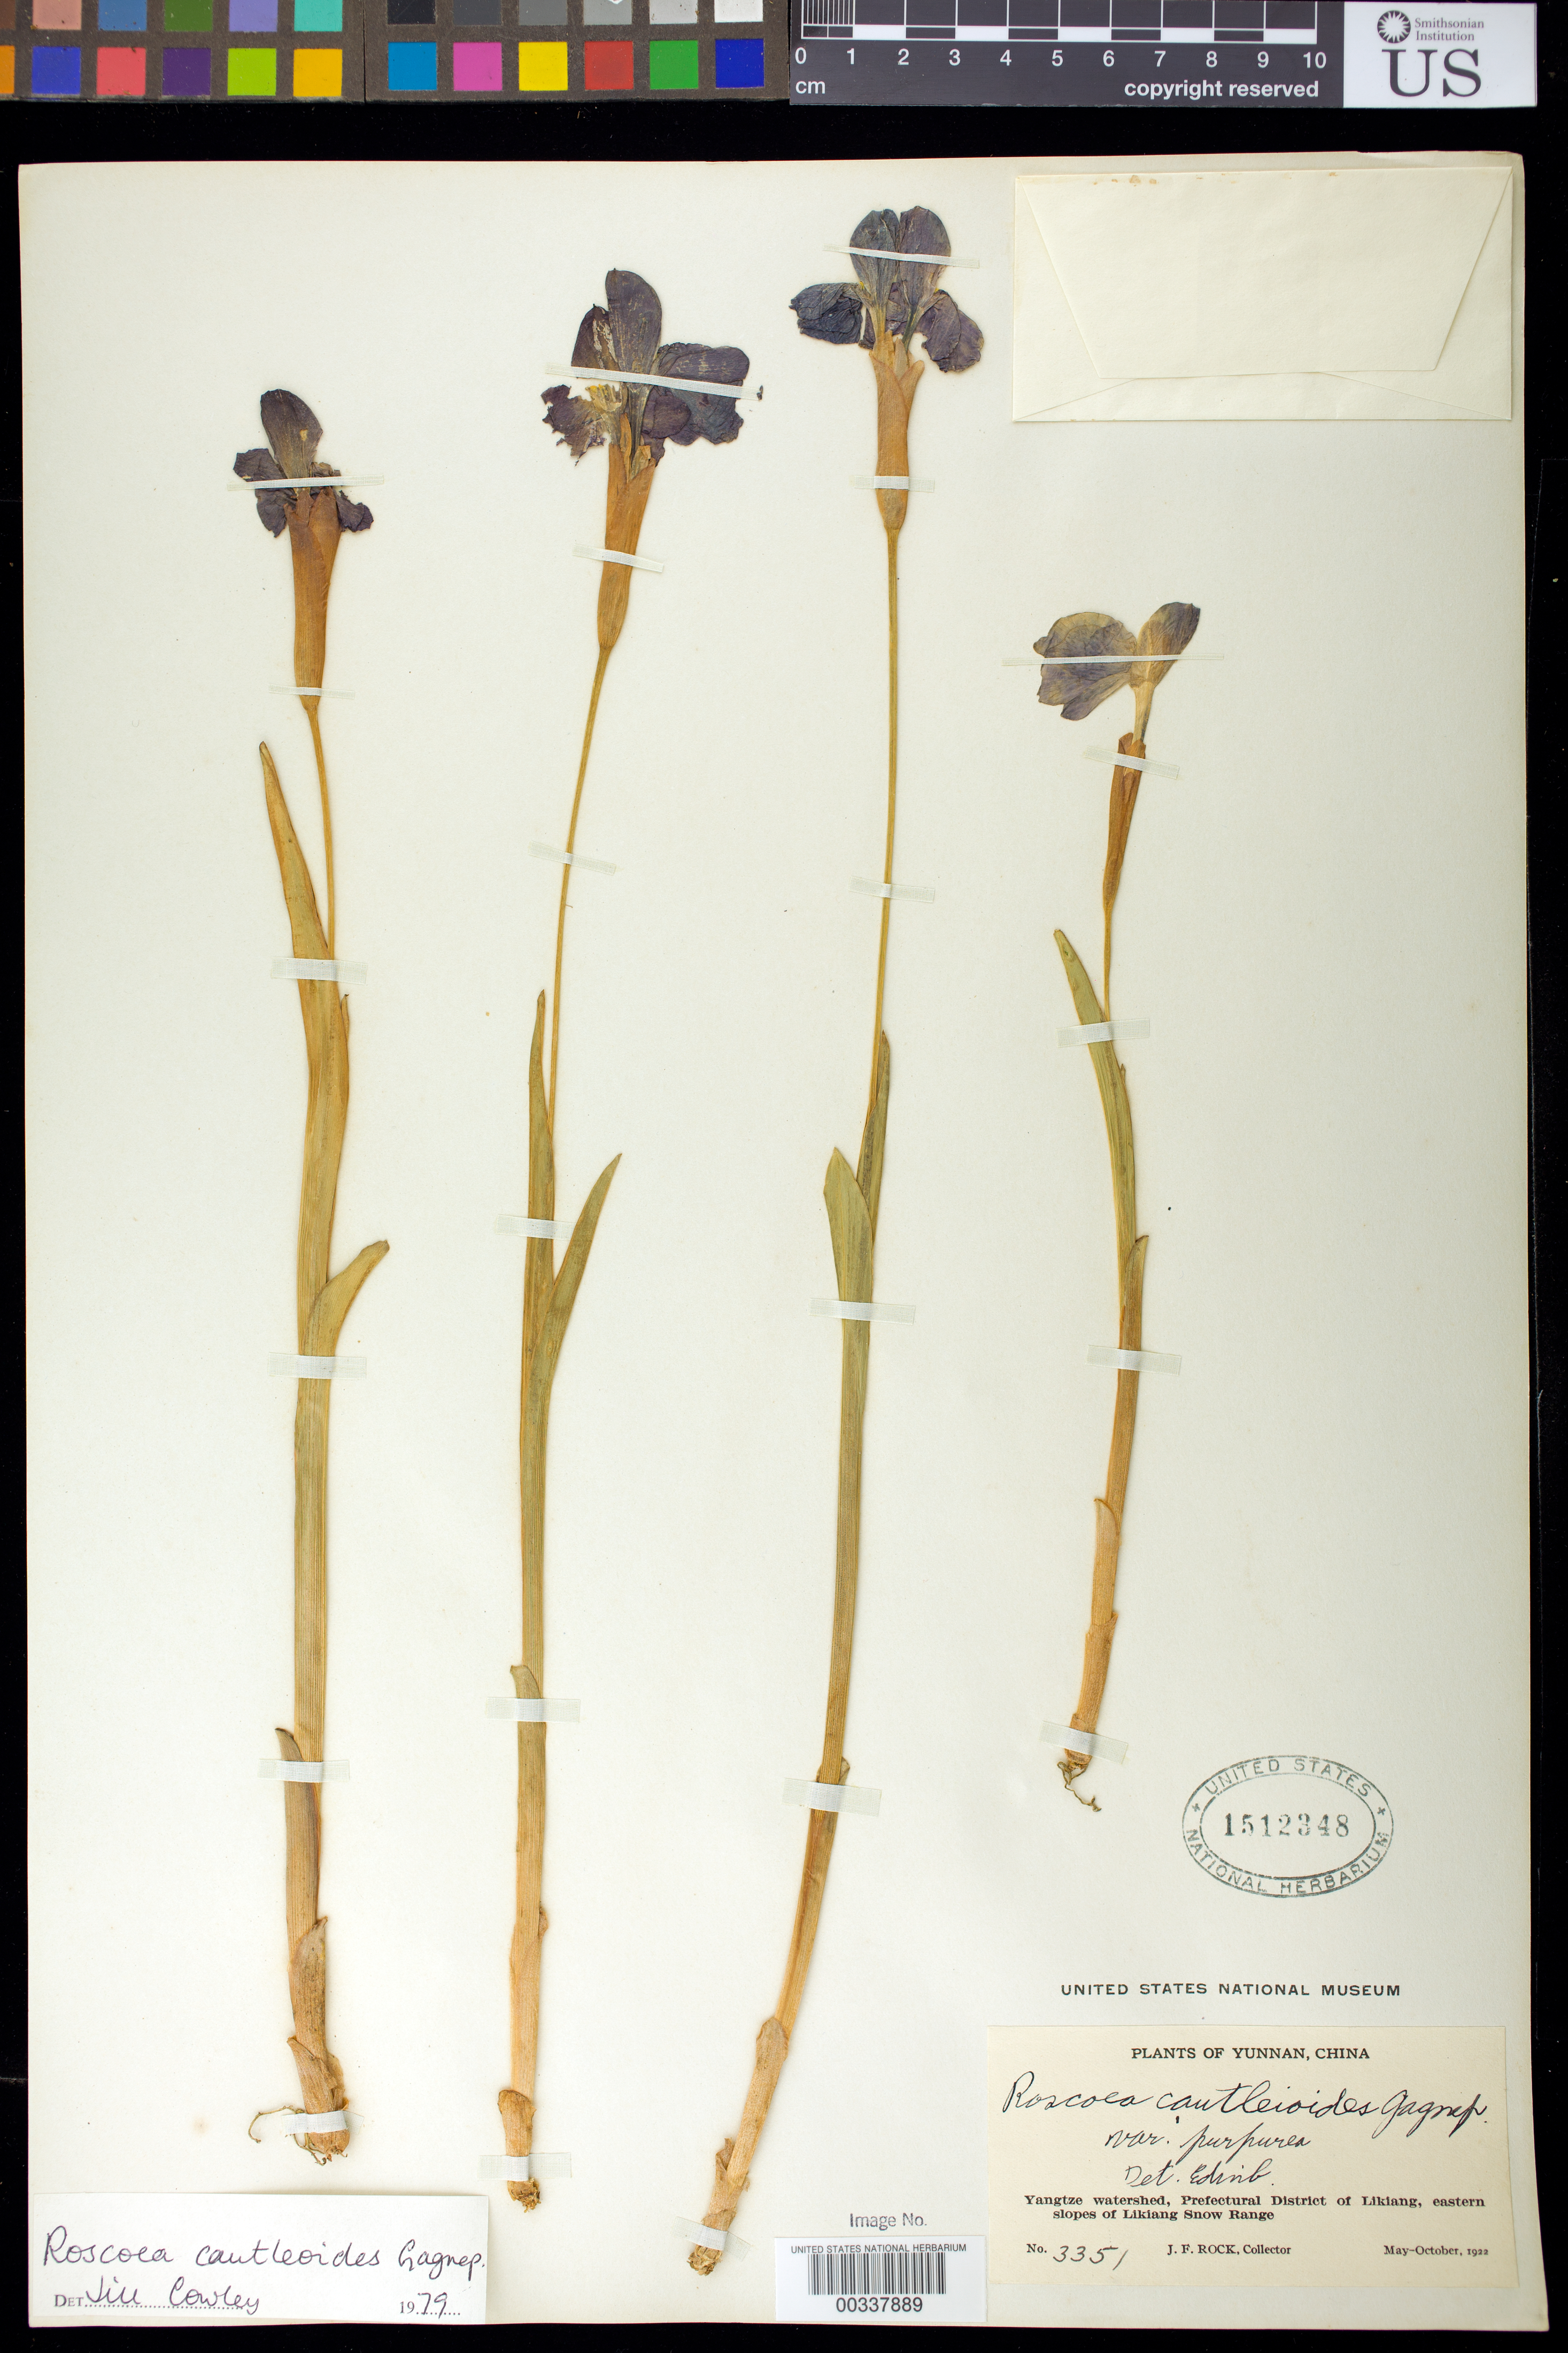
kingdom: Plantae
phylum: Tracheophyta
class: Liliopsida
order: Zingiberales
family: Zingiberaceae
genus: Roscoea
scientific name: Roscoea cautleoides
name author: Gagnep.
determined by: Cowley, J.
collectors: J. F. Rock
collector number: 3351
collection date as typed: May 1922 to -- Oct 1922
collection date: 1922-05/1922-10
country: China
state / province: Yunnan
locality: Yangtze watershed, prefectural dist of Likiang, eastern slopes of Likiang snow range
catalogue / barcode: US 1512348